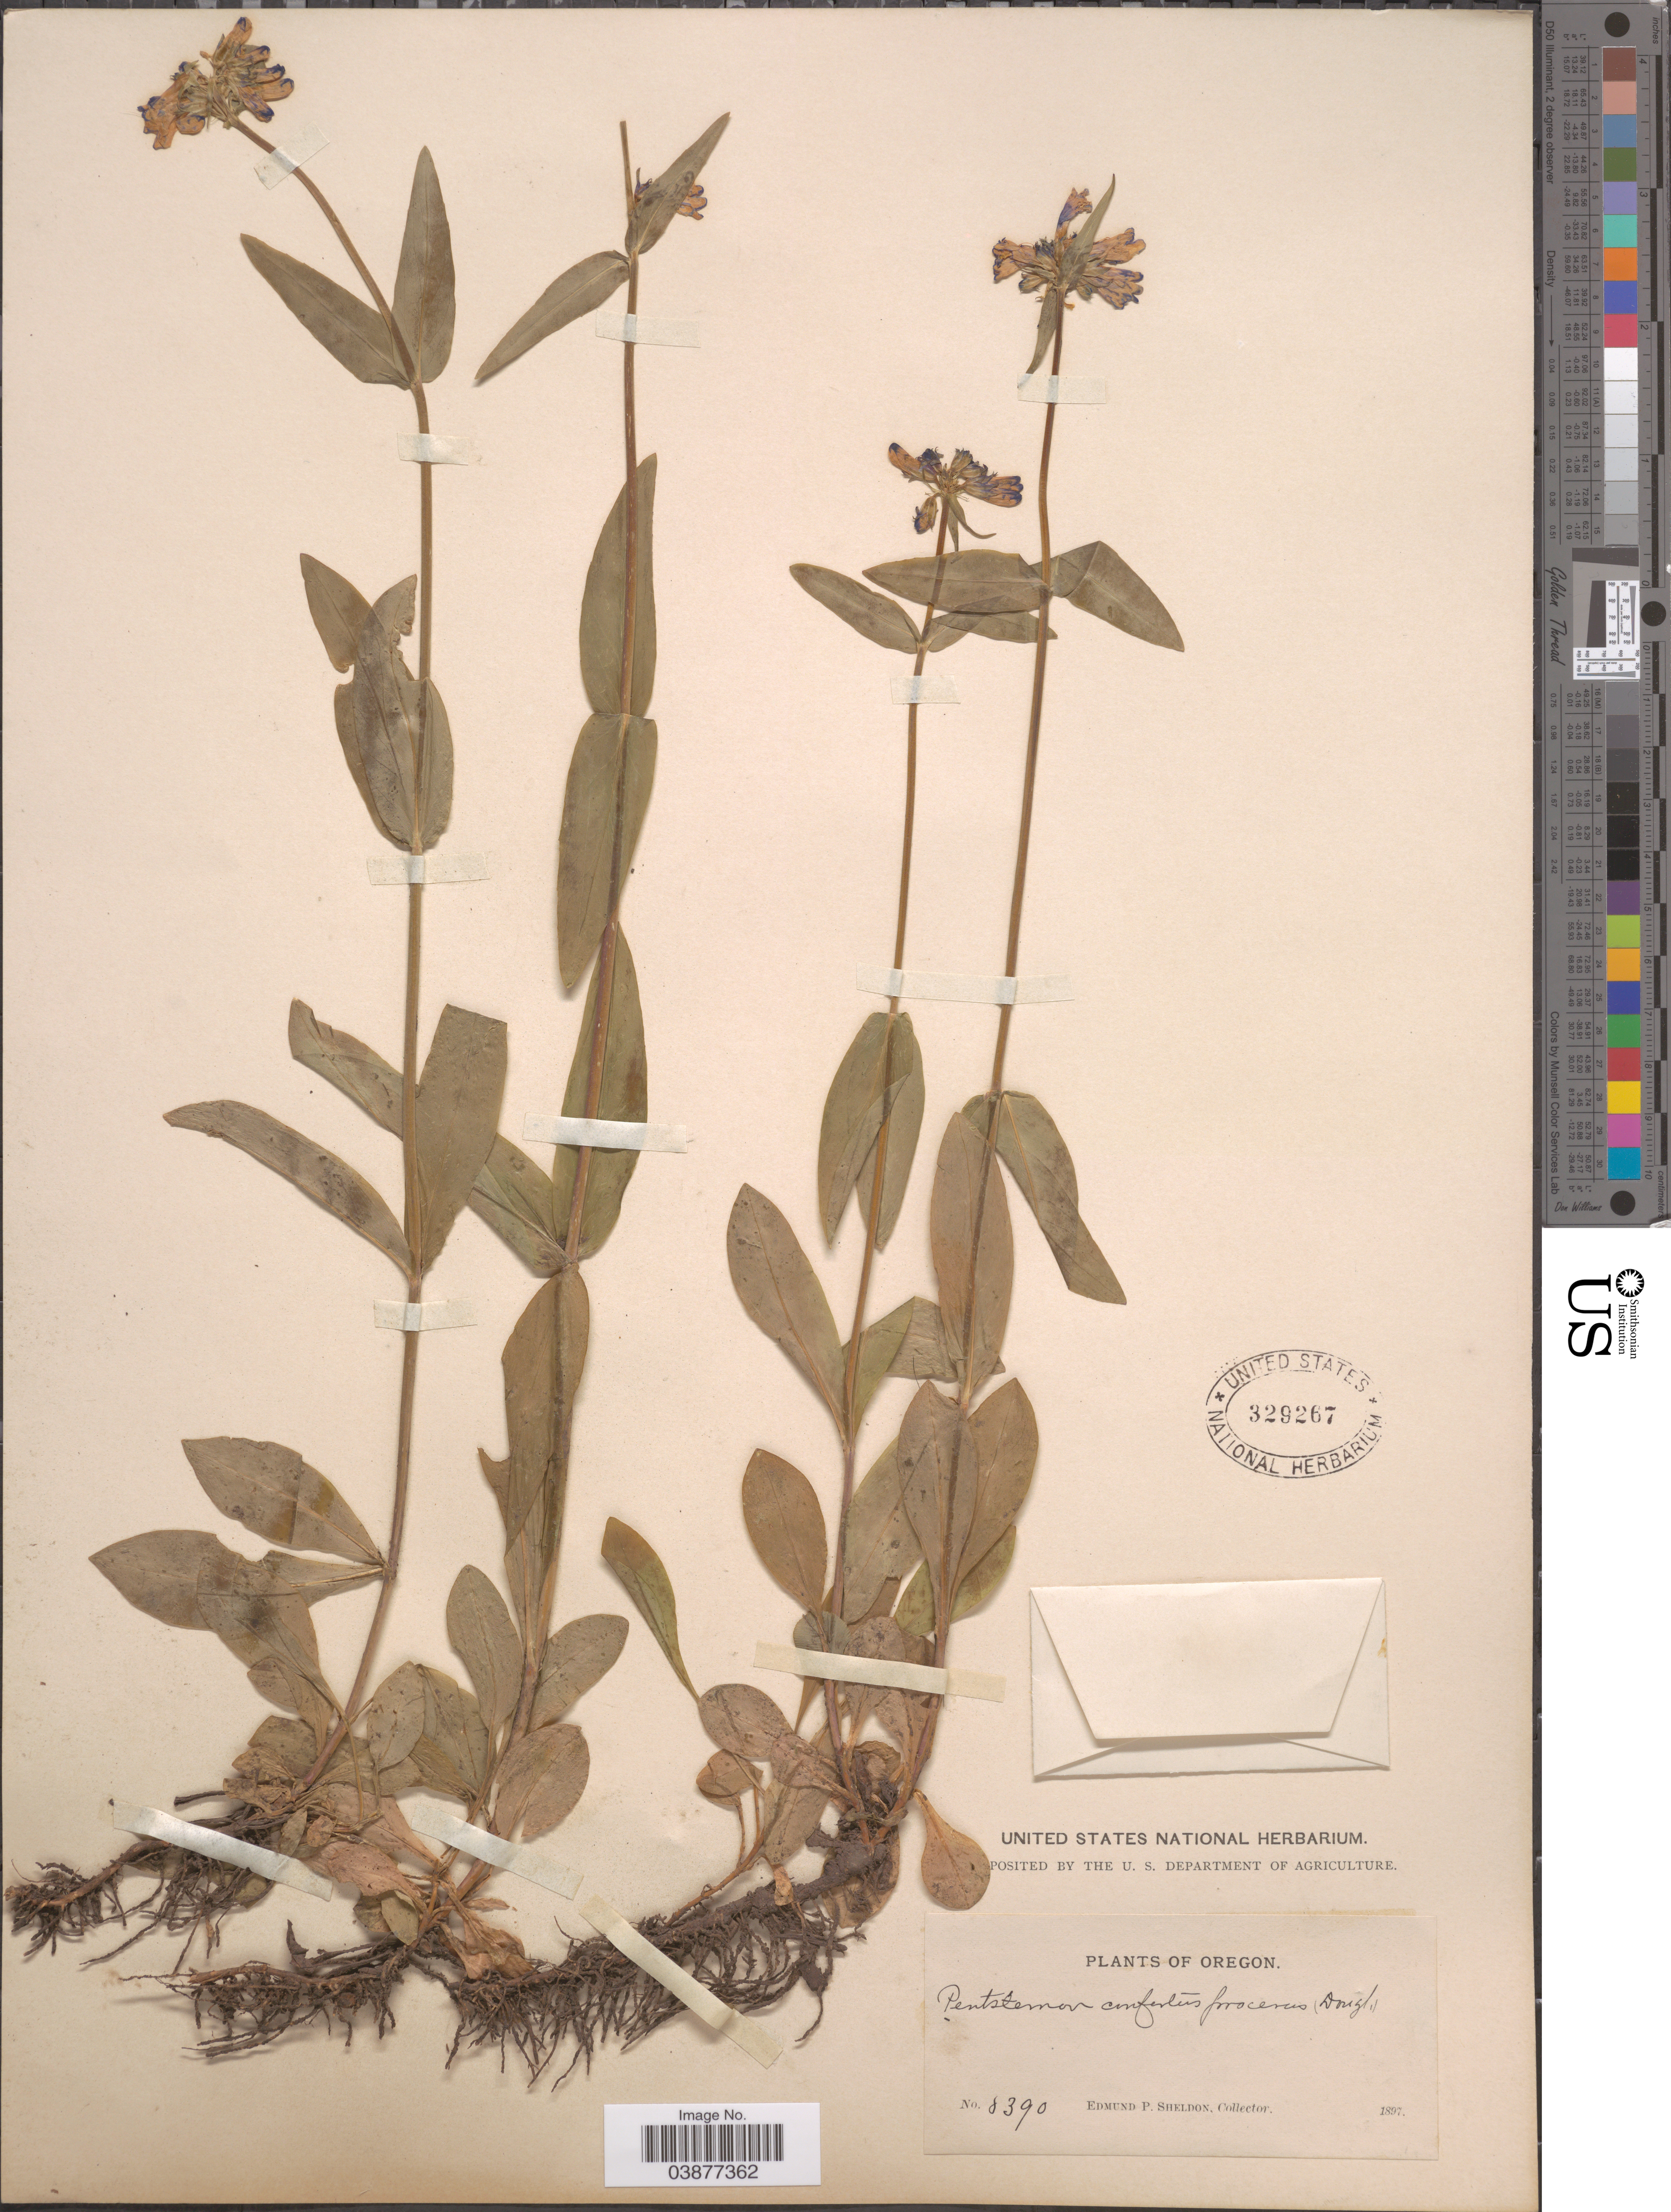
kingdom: Plantae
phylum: Tracheophyta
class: Magnoliopsida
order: Lamiales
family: Plantaginaceae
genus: Penstemon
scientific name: Penstemon productus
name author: Greene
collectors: E. P. Sheldon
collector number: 8390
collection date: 1897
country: United States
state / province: Oregon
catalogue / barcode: US 329267